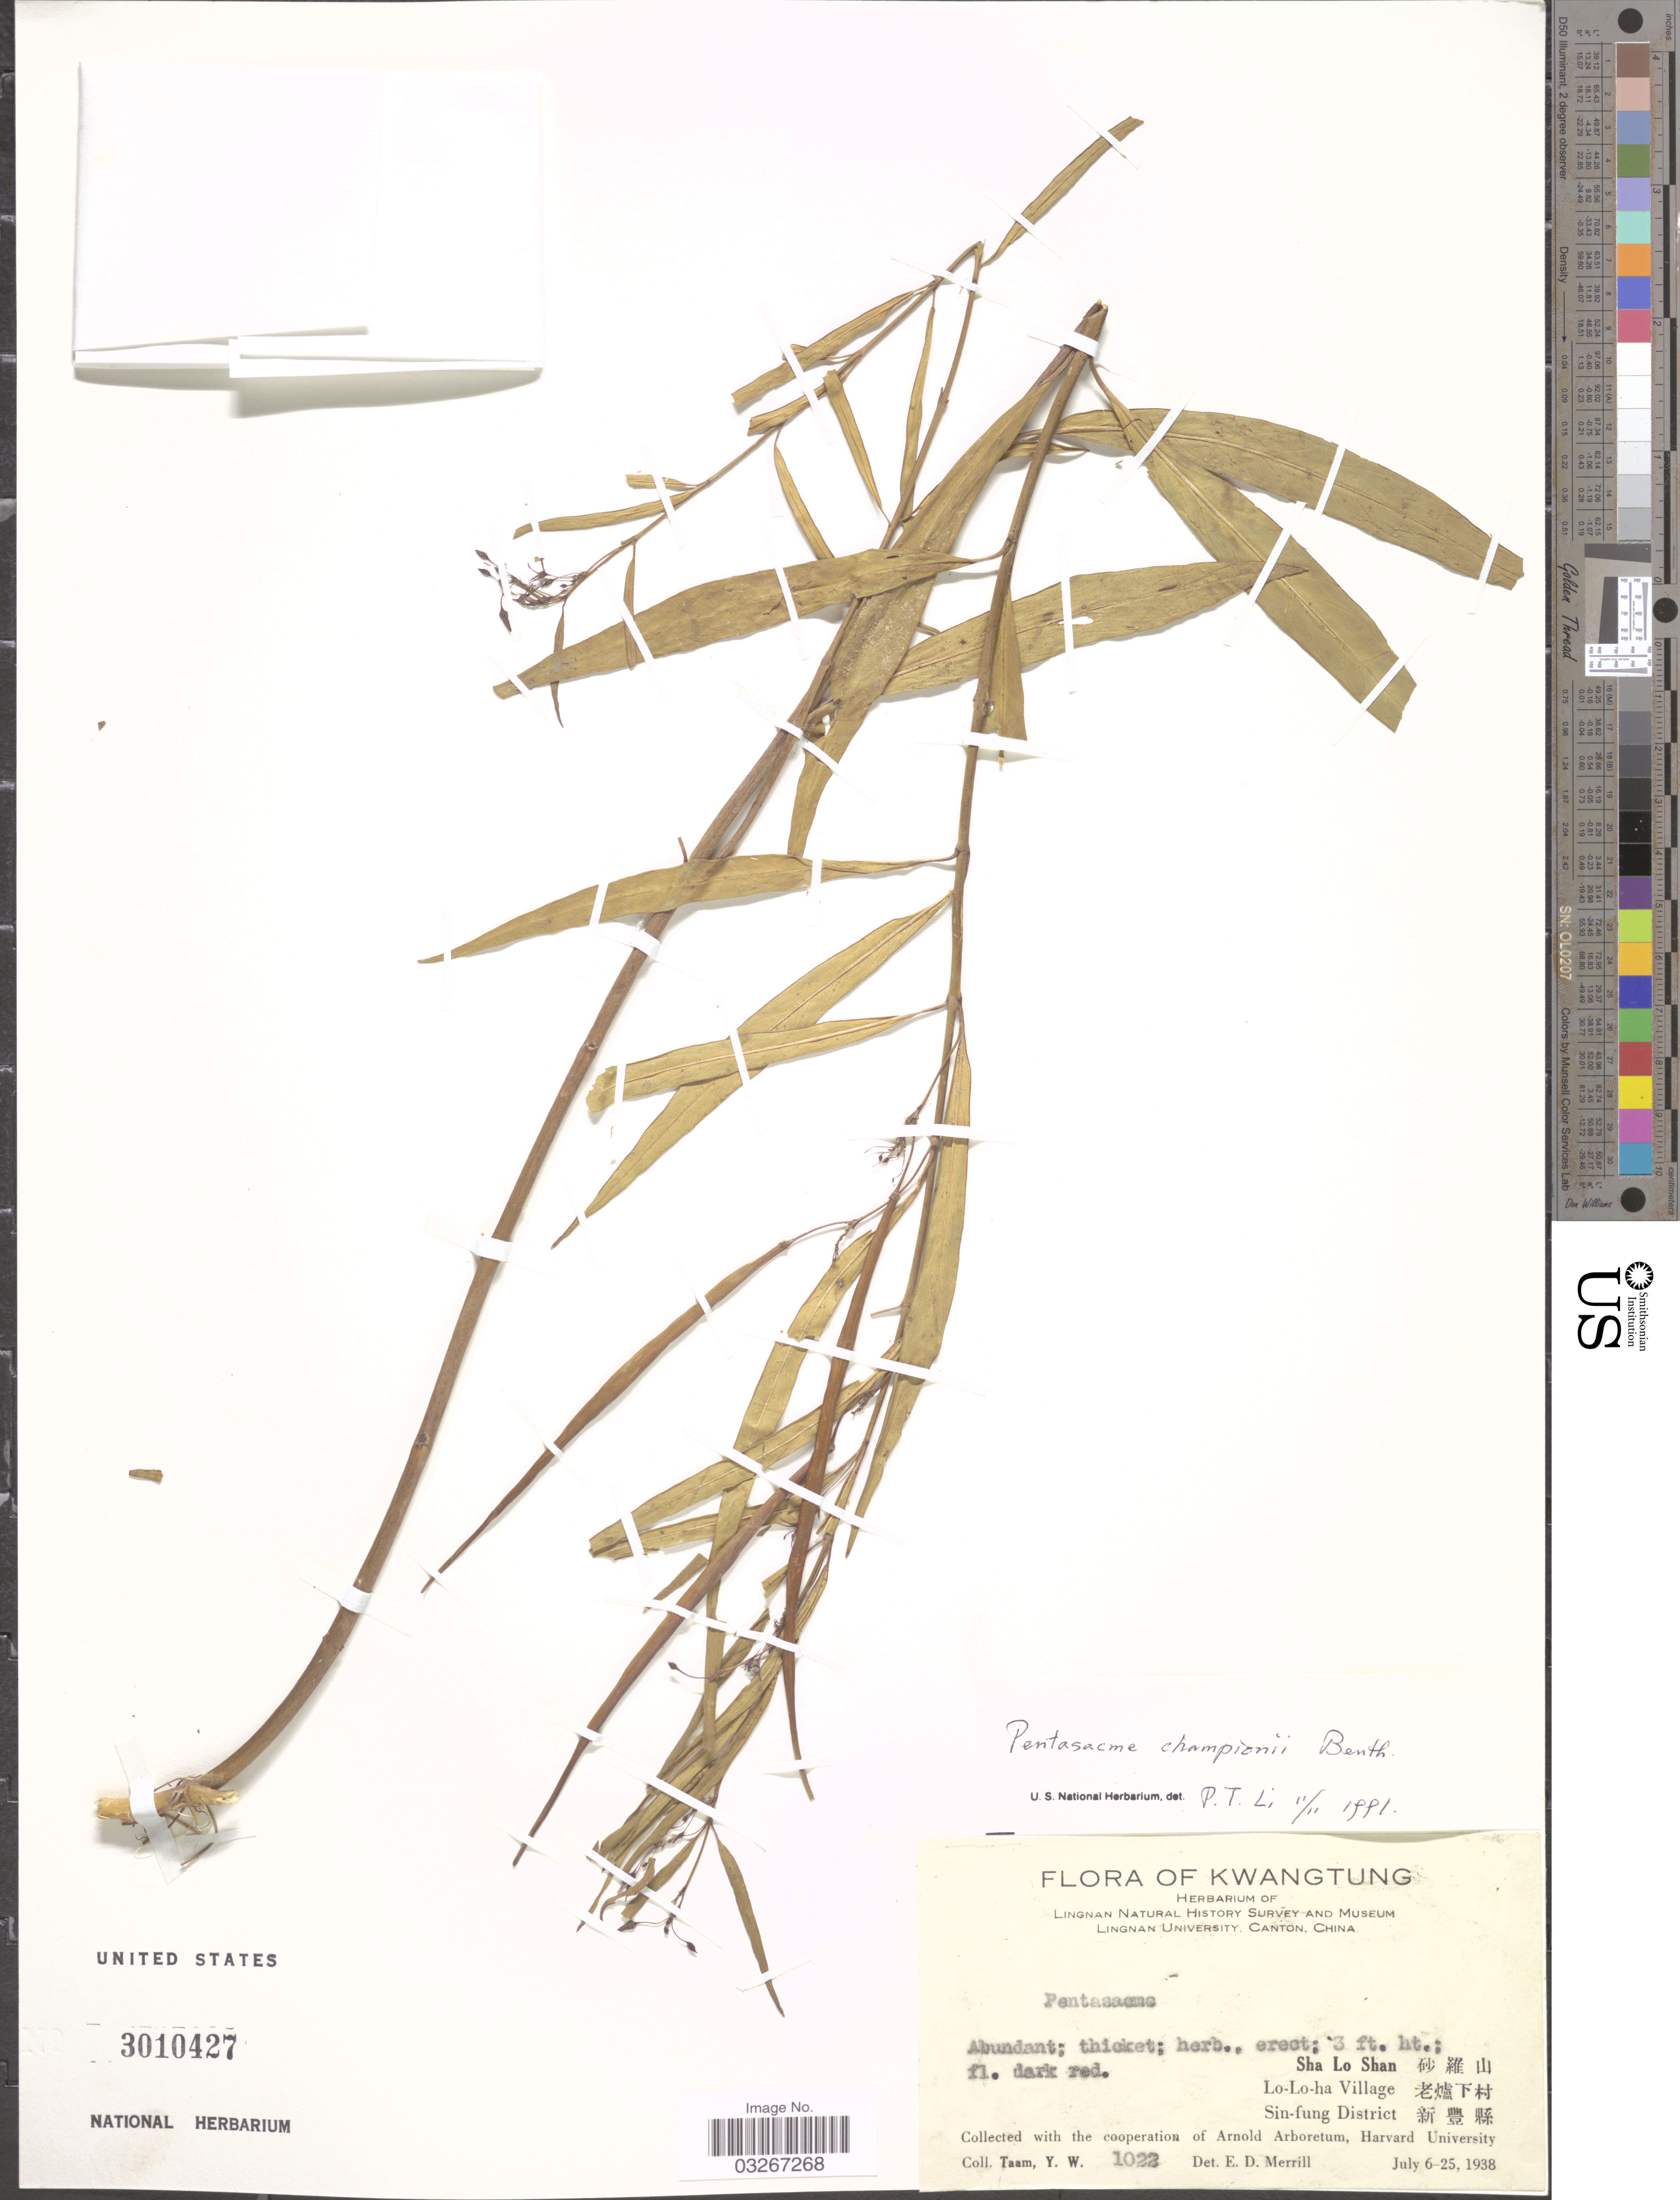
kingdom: Plantae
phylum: Tracheophyta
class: Magnoliopsida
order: Gentianales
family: Apocynaceae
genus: Pentasacme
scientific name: Pentasacme caudatum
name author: Wall. ex Wight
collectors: Y. W. Taam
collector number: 1022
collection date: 1938-07-06/1938-07-25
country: China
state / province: Guangdong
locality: Kwangtung. Sha Lo Shan X. Lo-Lo-ha Village X. Sin-fung District X.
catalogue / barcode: US 3010427